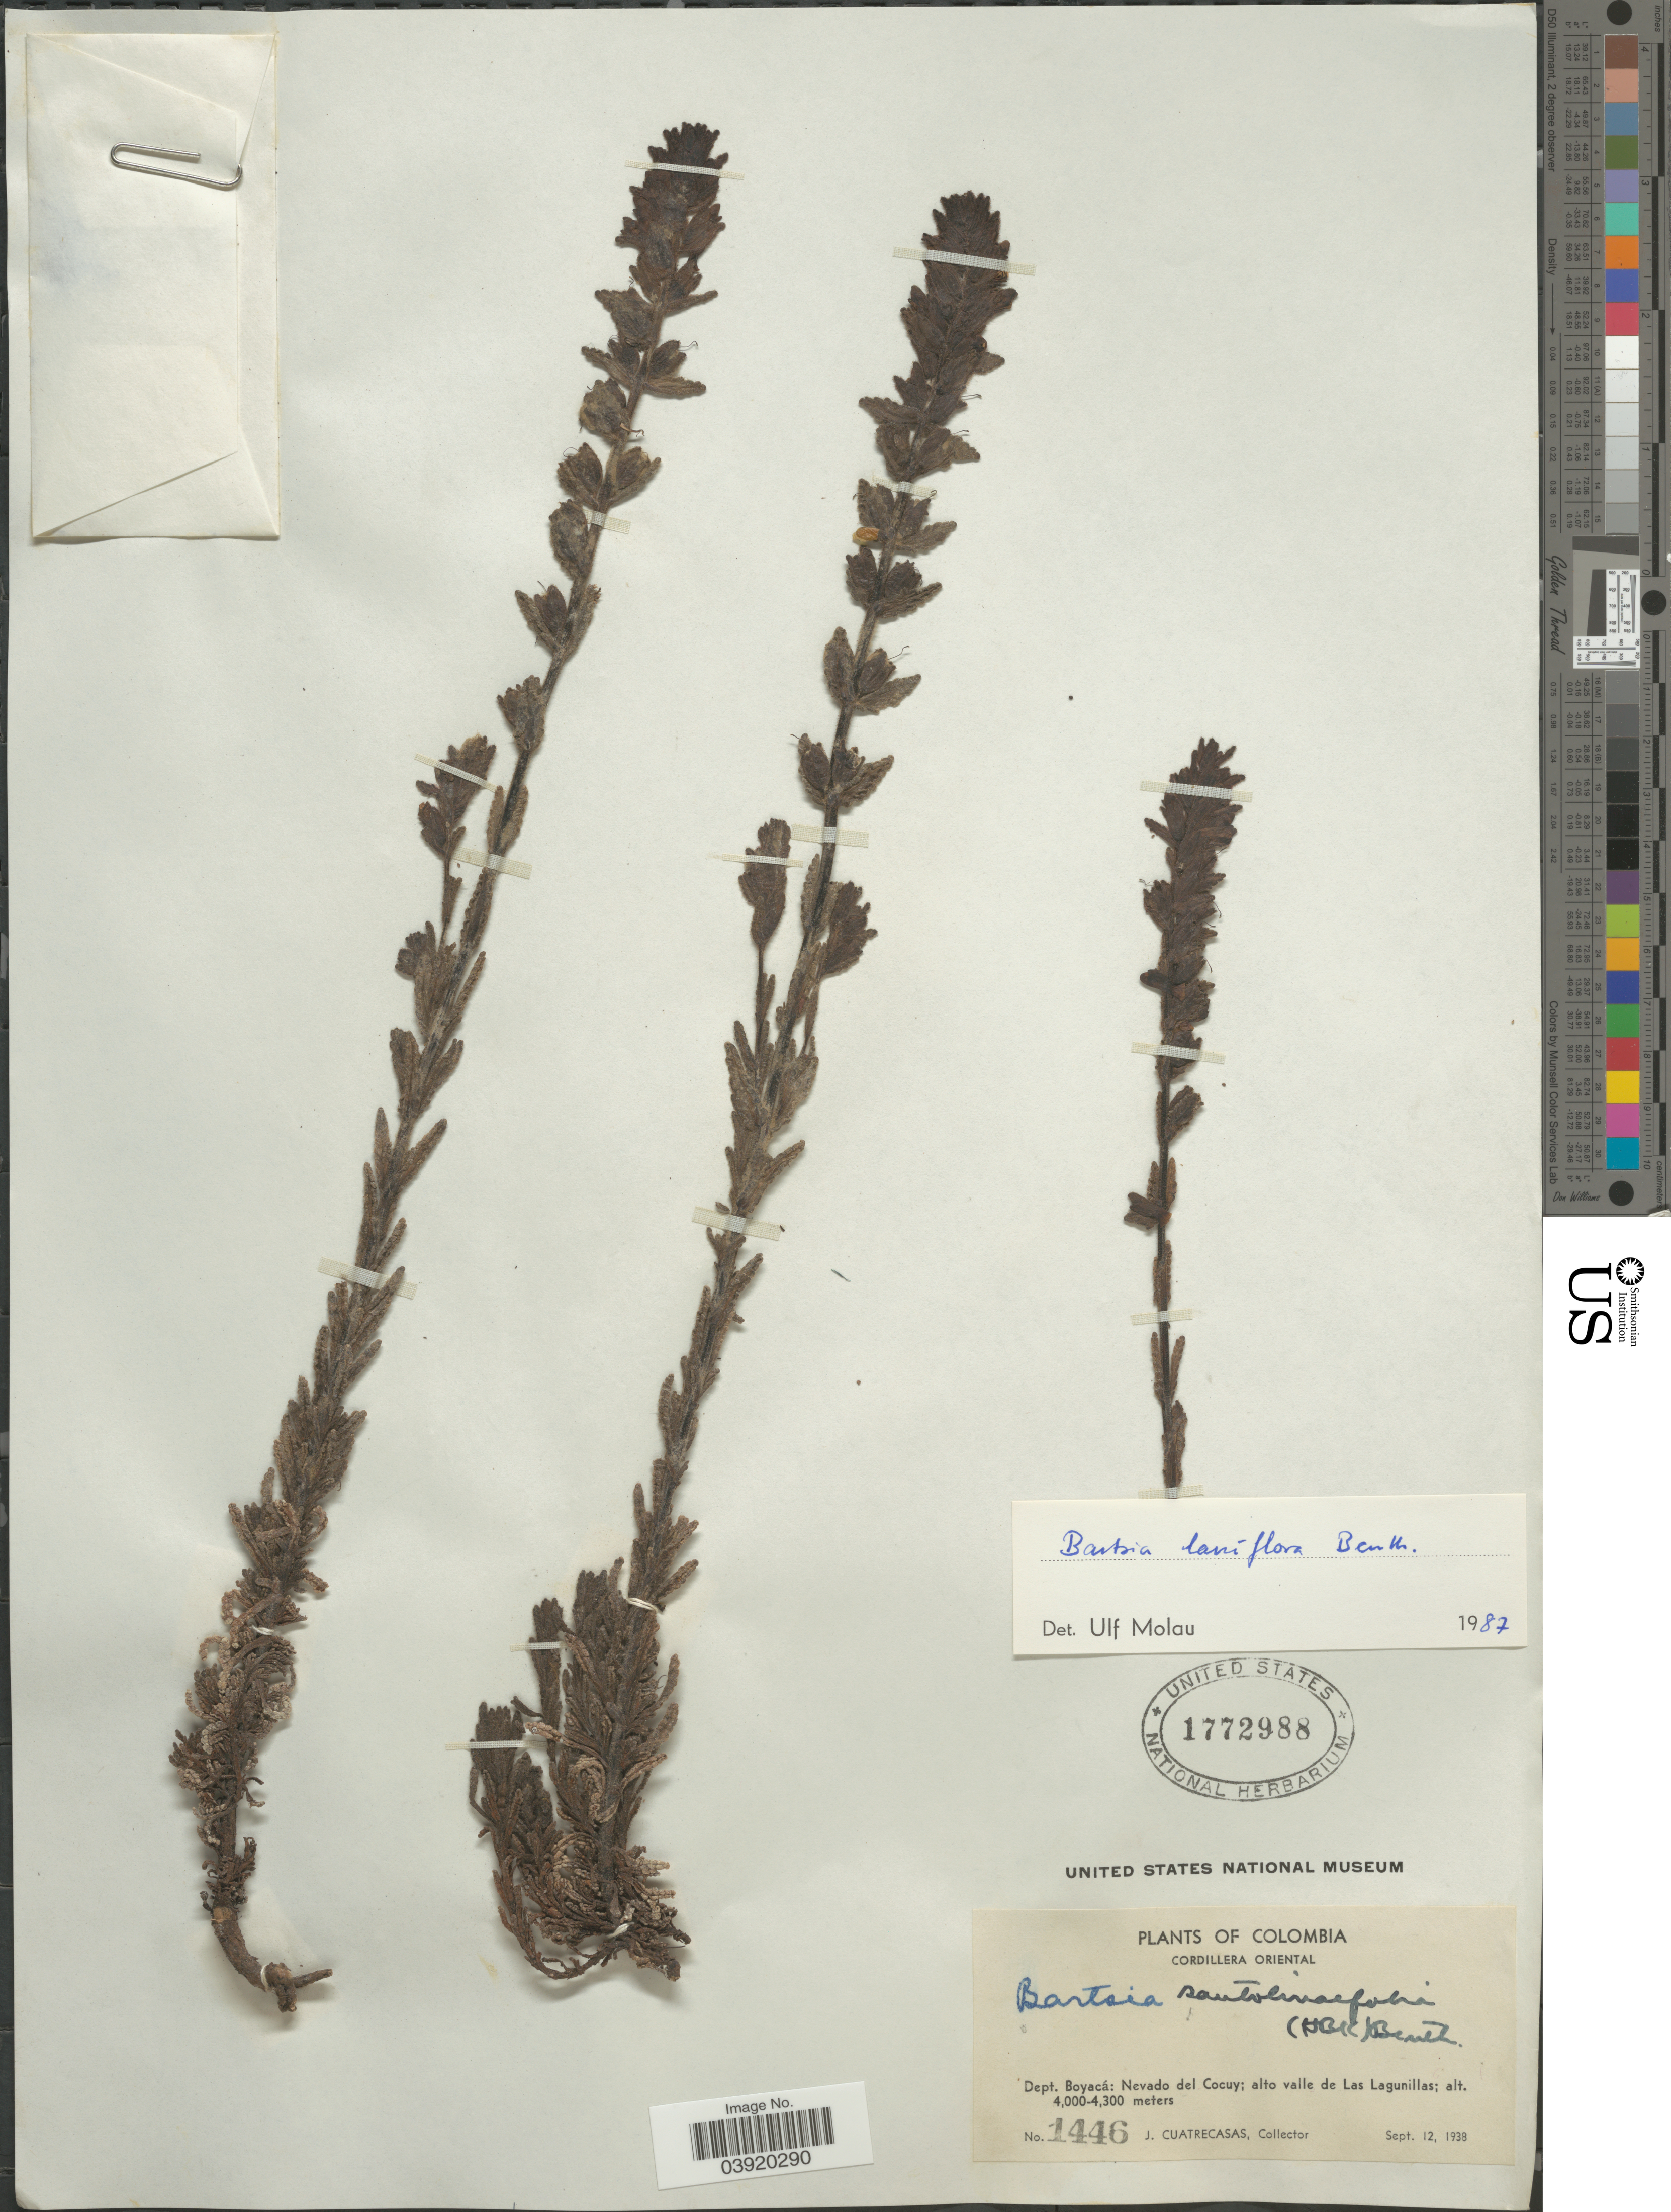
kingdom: Plantae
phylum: Tracheophyta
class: Magnoliopsida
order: Lamiales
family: Orobanchaceae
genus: Bartsia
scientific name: Bartsia laniflora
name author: Benth.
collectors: J. Cuatrecasas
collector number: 1446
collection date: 1938-09-12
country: Colombia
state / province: Boyacá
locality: Cordillera Oriental. Dept. Boyacá: Nevado del Cocuy; alto valle de Las Lagunillas.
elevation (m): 4000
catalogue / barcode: US 1772988